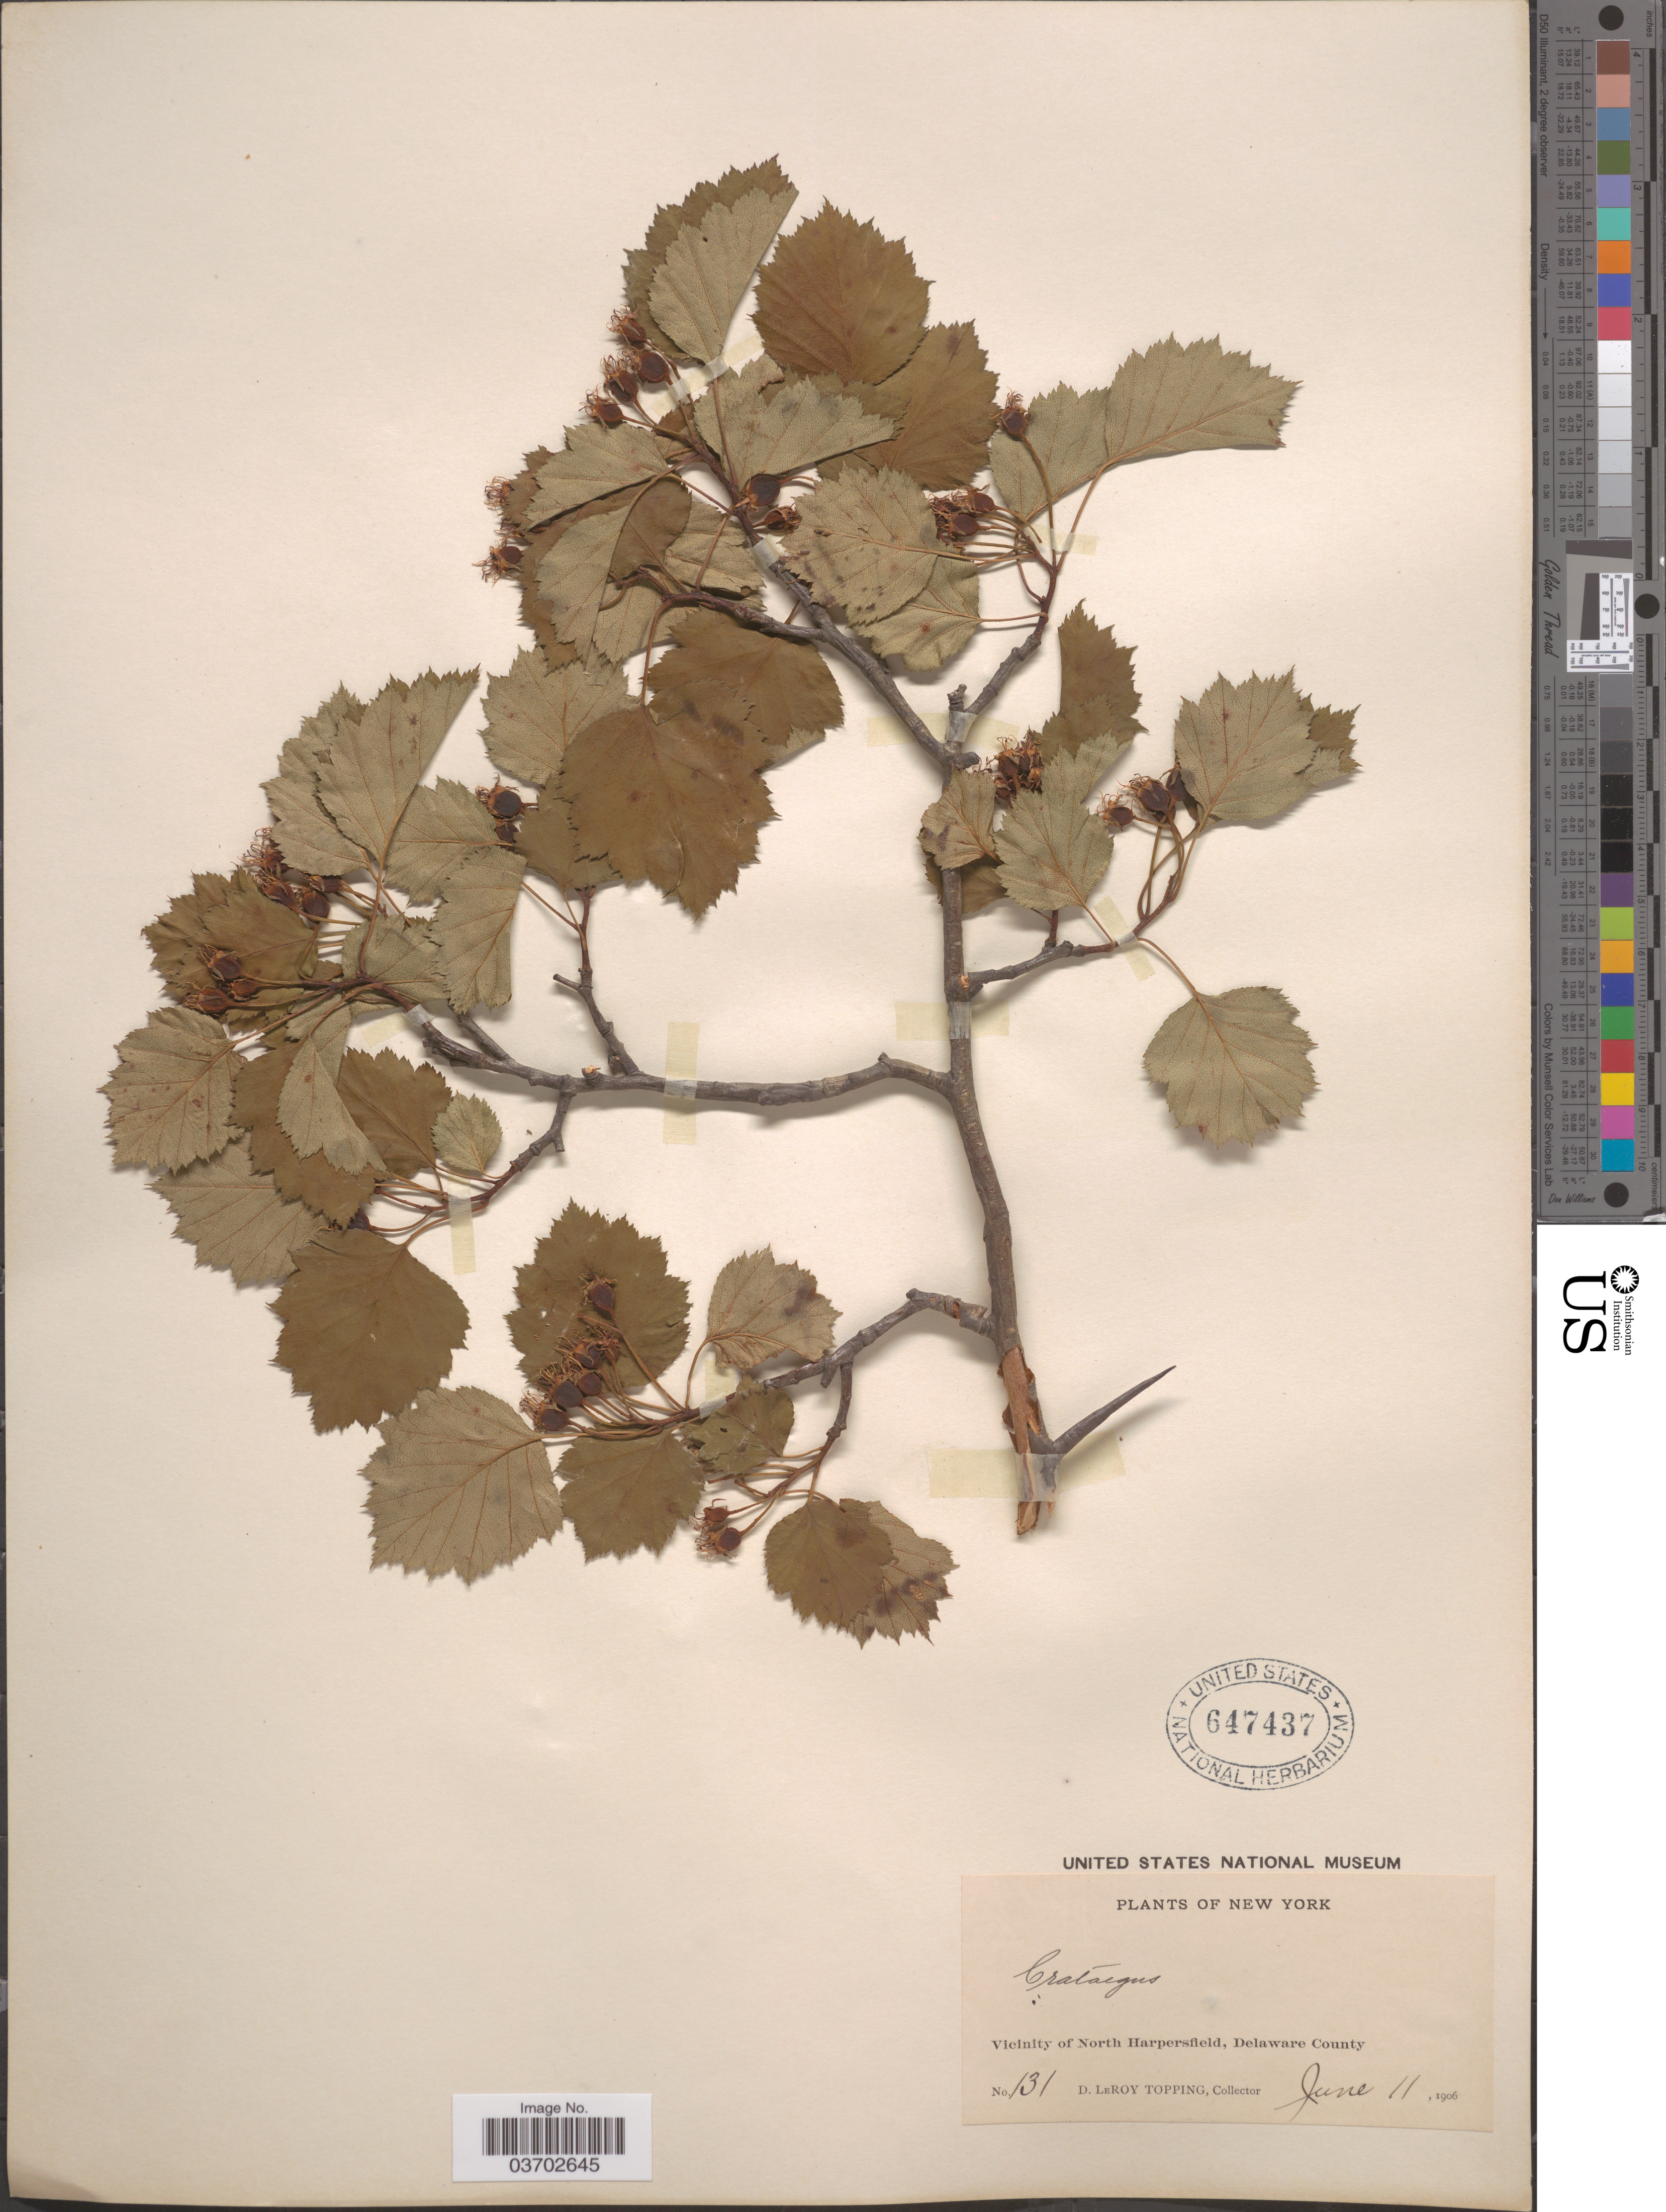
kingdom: Plantae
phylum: Tracheophyta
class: Magnoliopsida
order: Rosales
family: Rosaceae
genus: Crataegus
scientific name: Crataegus sp.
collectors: D. L. Topping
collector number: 131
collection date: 1906-06-11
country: United States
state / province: New York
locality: Vicinity of North Harpersfield, Delaware County.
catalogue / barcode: US 647437